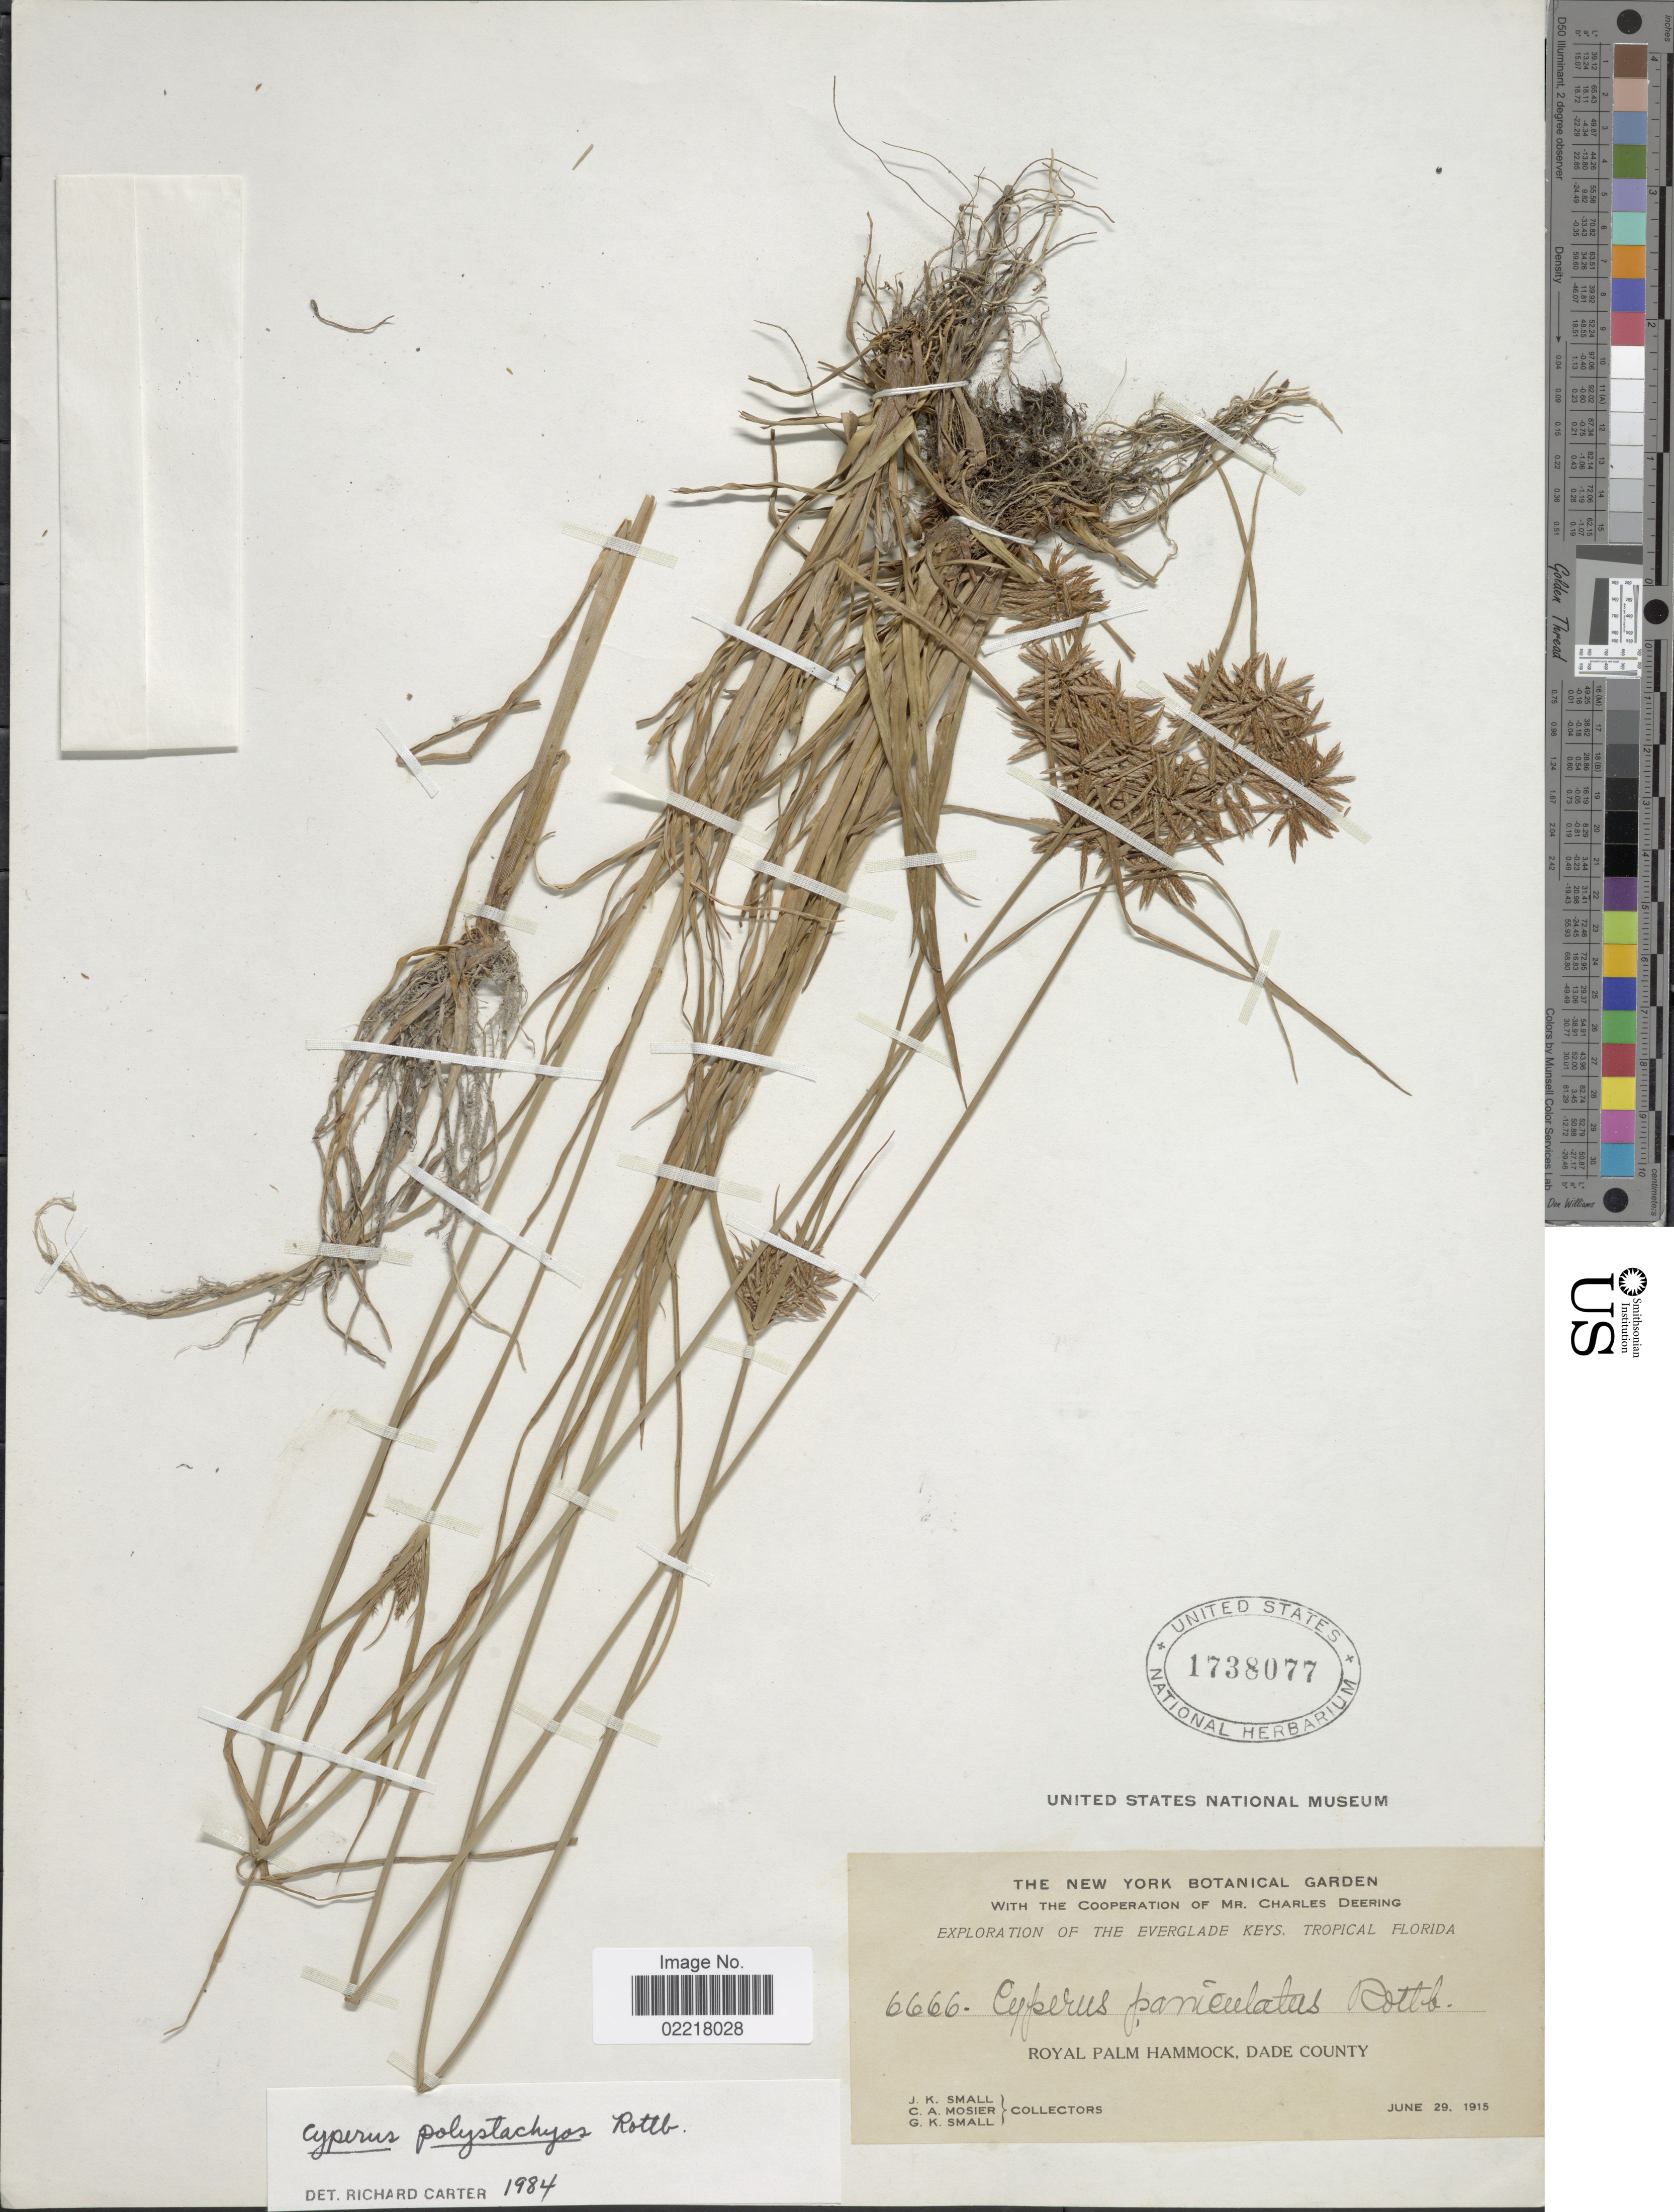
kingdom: Plantae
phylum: Tracheophyta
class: Liliopsida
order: Poales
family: Cyperaceae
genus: Cyperus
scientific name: Cyperus polystachyos var. texensis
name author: (Torr.) Fernald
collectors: J. K. Small, C. A. Mosier & G. K. Small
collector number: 6666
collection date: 1915-06-29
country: United States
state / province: Florida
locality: The Everglade Keys, Tropical Florida. Royal Palm Hammock, Dade County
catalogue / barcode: US 1738077